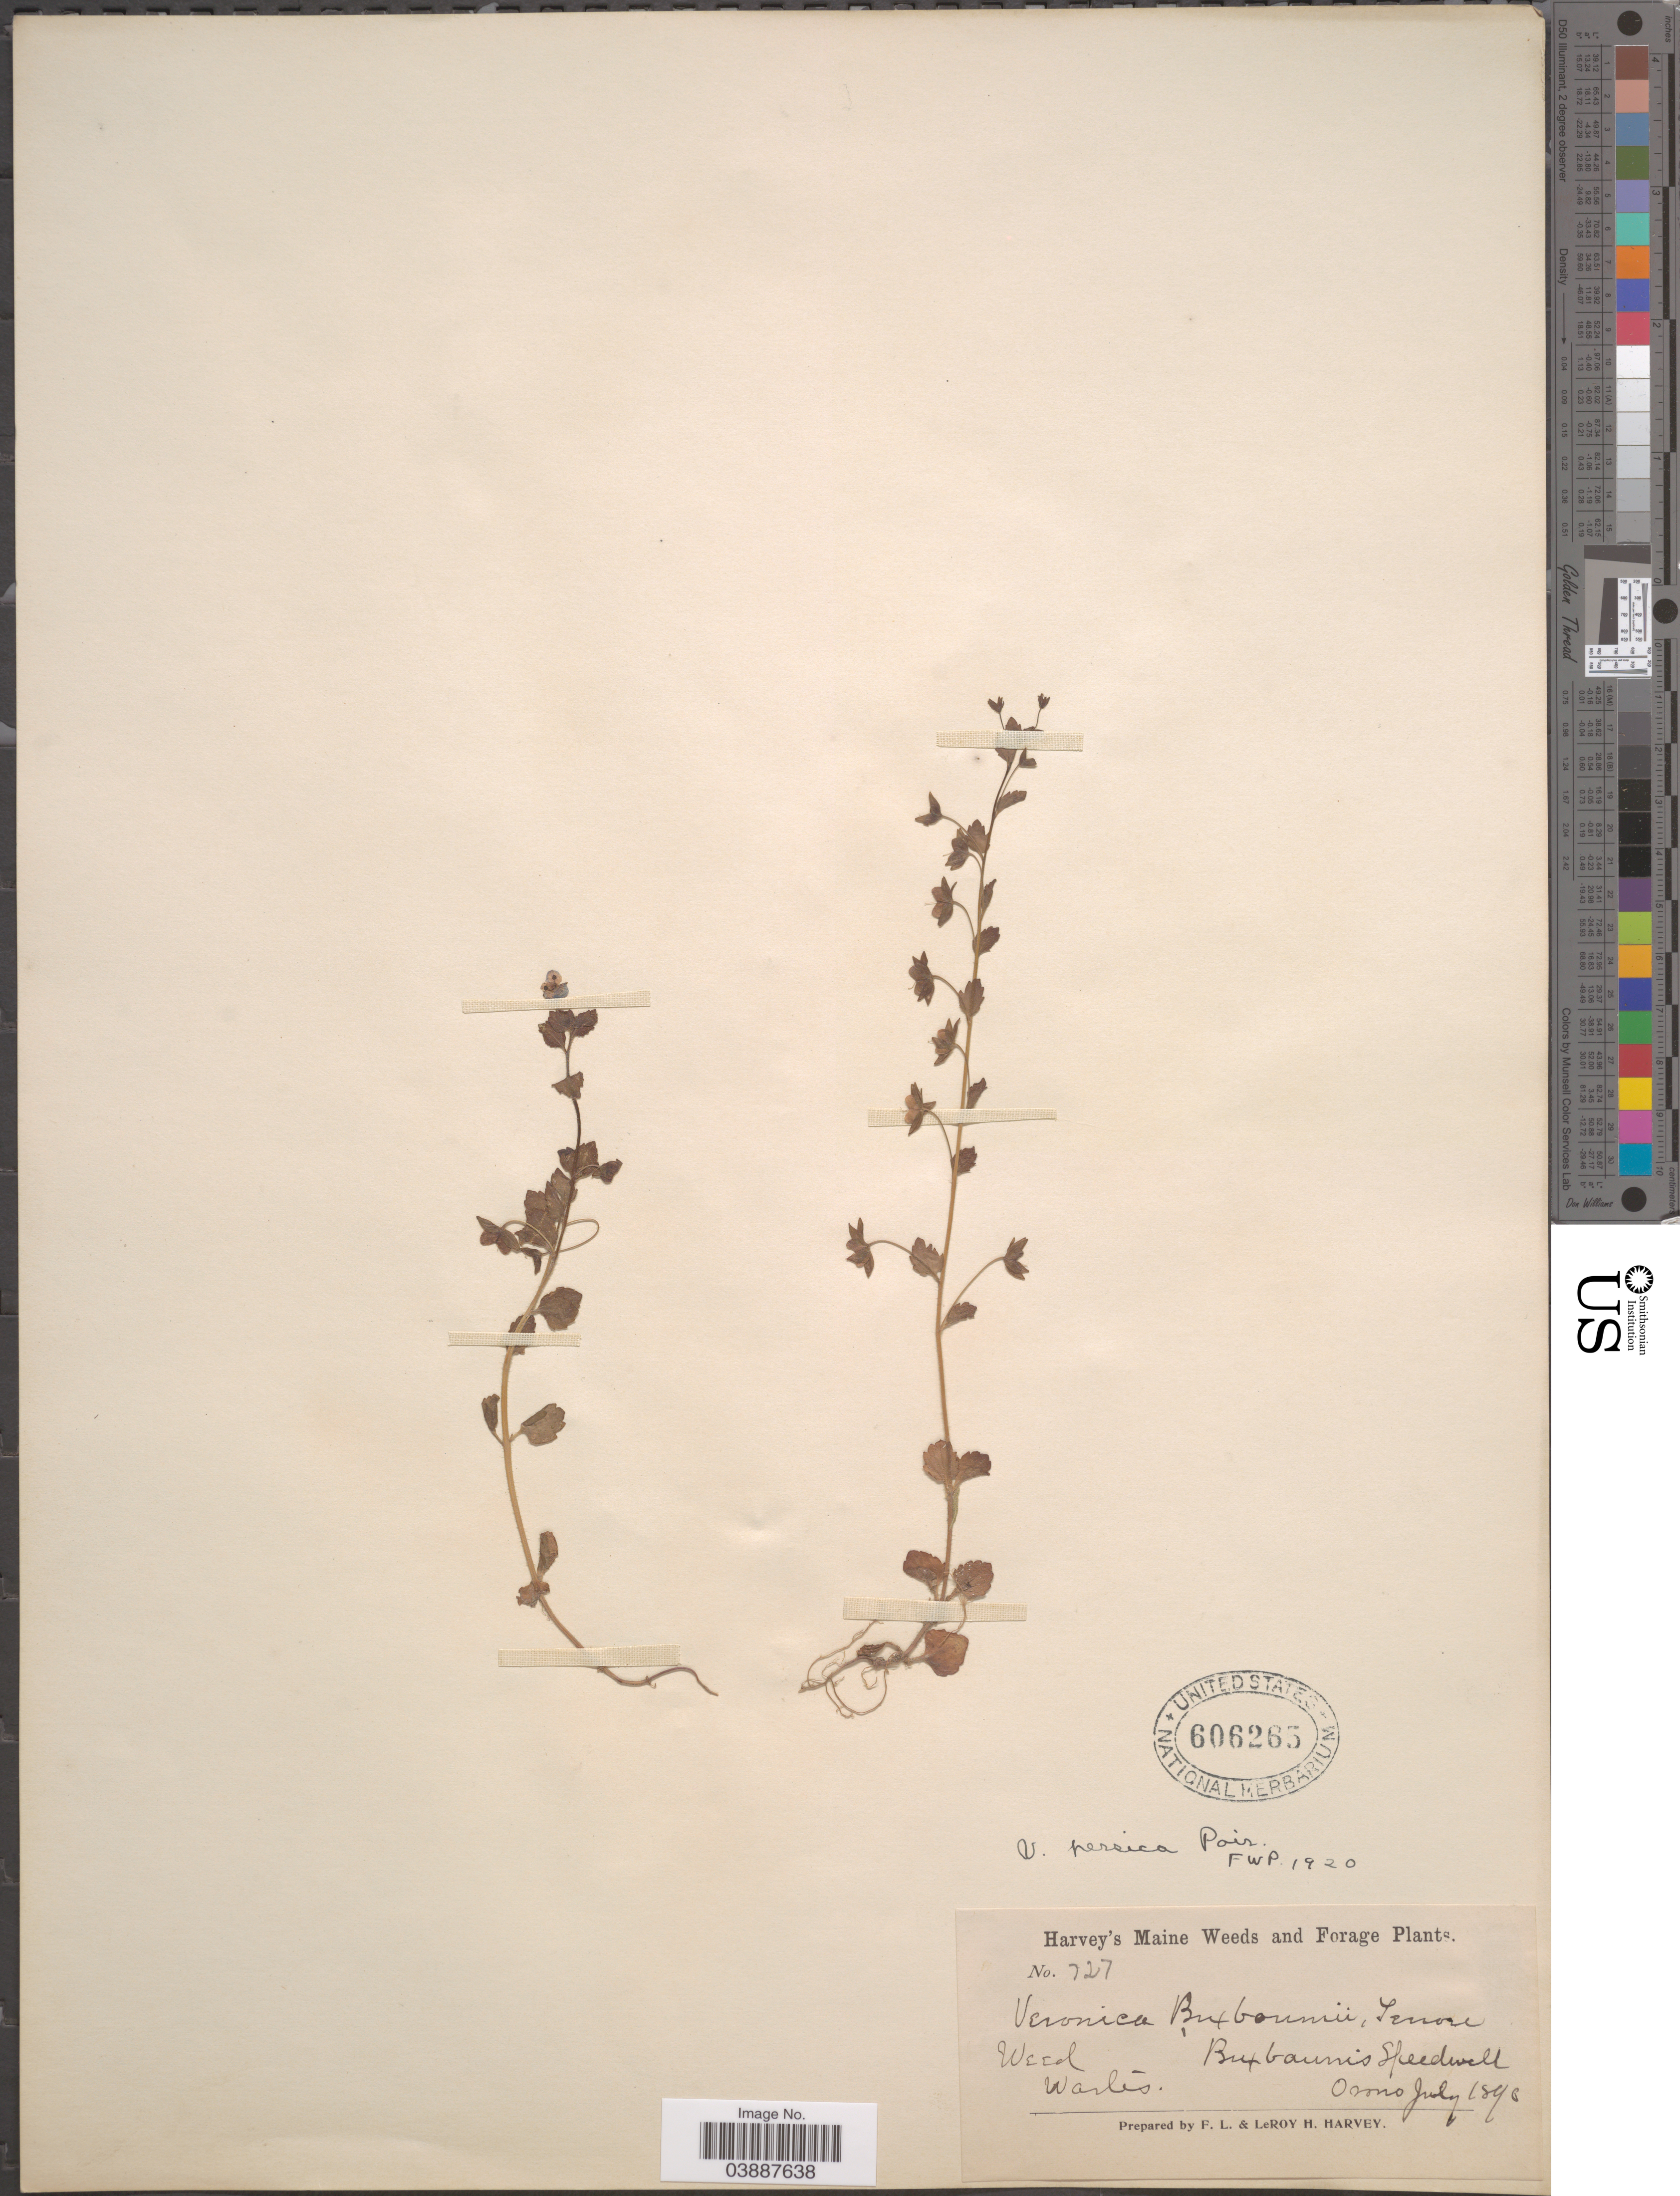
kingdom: Plantae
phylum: Tracheophyta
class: Magnoliopsida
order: Lamiales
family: Plantaginaceae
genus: Veronica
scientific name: Veronica persica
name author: Poir.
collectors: F. L. Harvey & L. H. Harvey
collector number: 727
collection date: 1896-07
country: United States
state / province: Maine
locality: Orono.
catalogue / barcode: US 606265